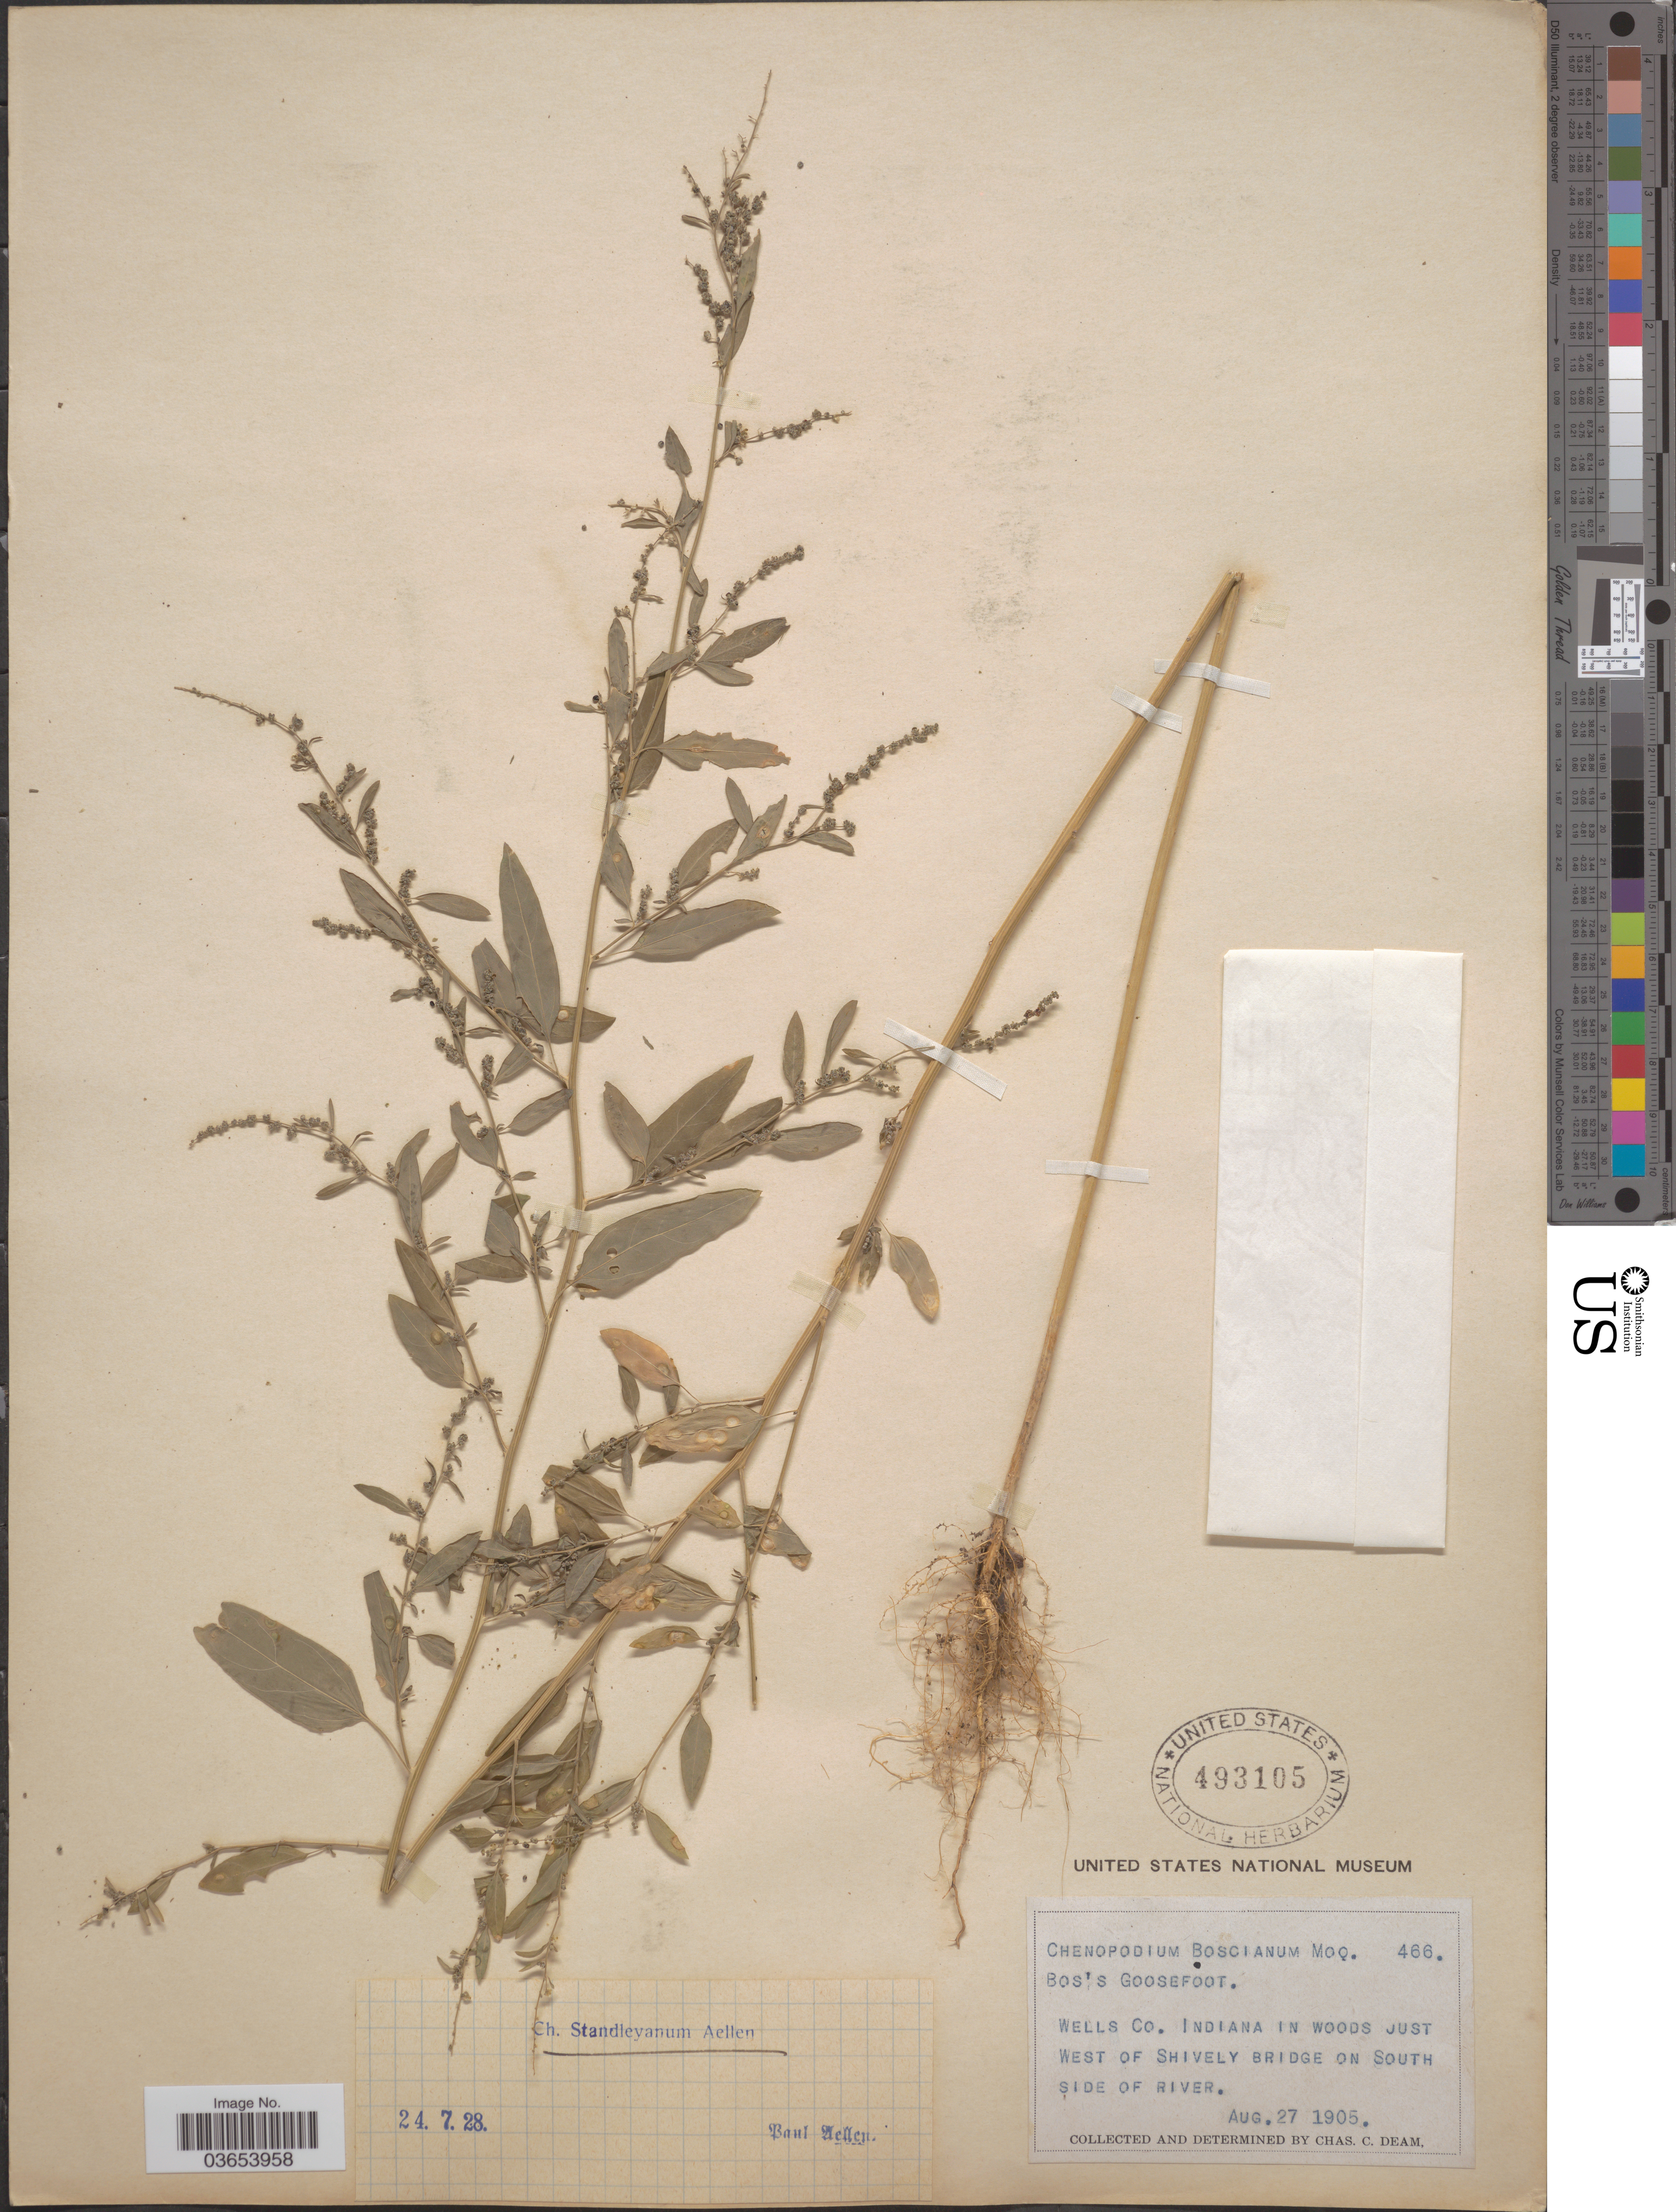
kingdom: Plantae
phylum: Tracheophyta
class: Magnoliopsida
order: Caryophyllales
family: Amaranthaceae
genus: Chenopodium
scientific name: Chenopodium standleyanum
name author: Aellen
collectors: C. C. Deam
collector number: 466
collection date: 1905-08-27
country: United States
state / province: Indiana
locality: Wells Co. Indiana in woods just west of Shively bridge on south side of river.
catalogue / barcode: US 493105